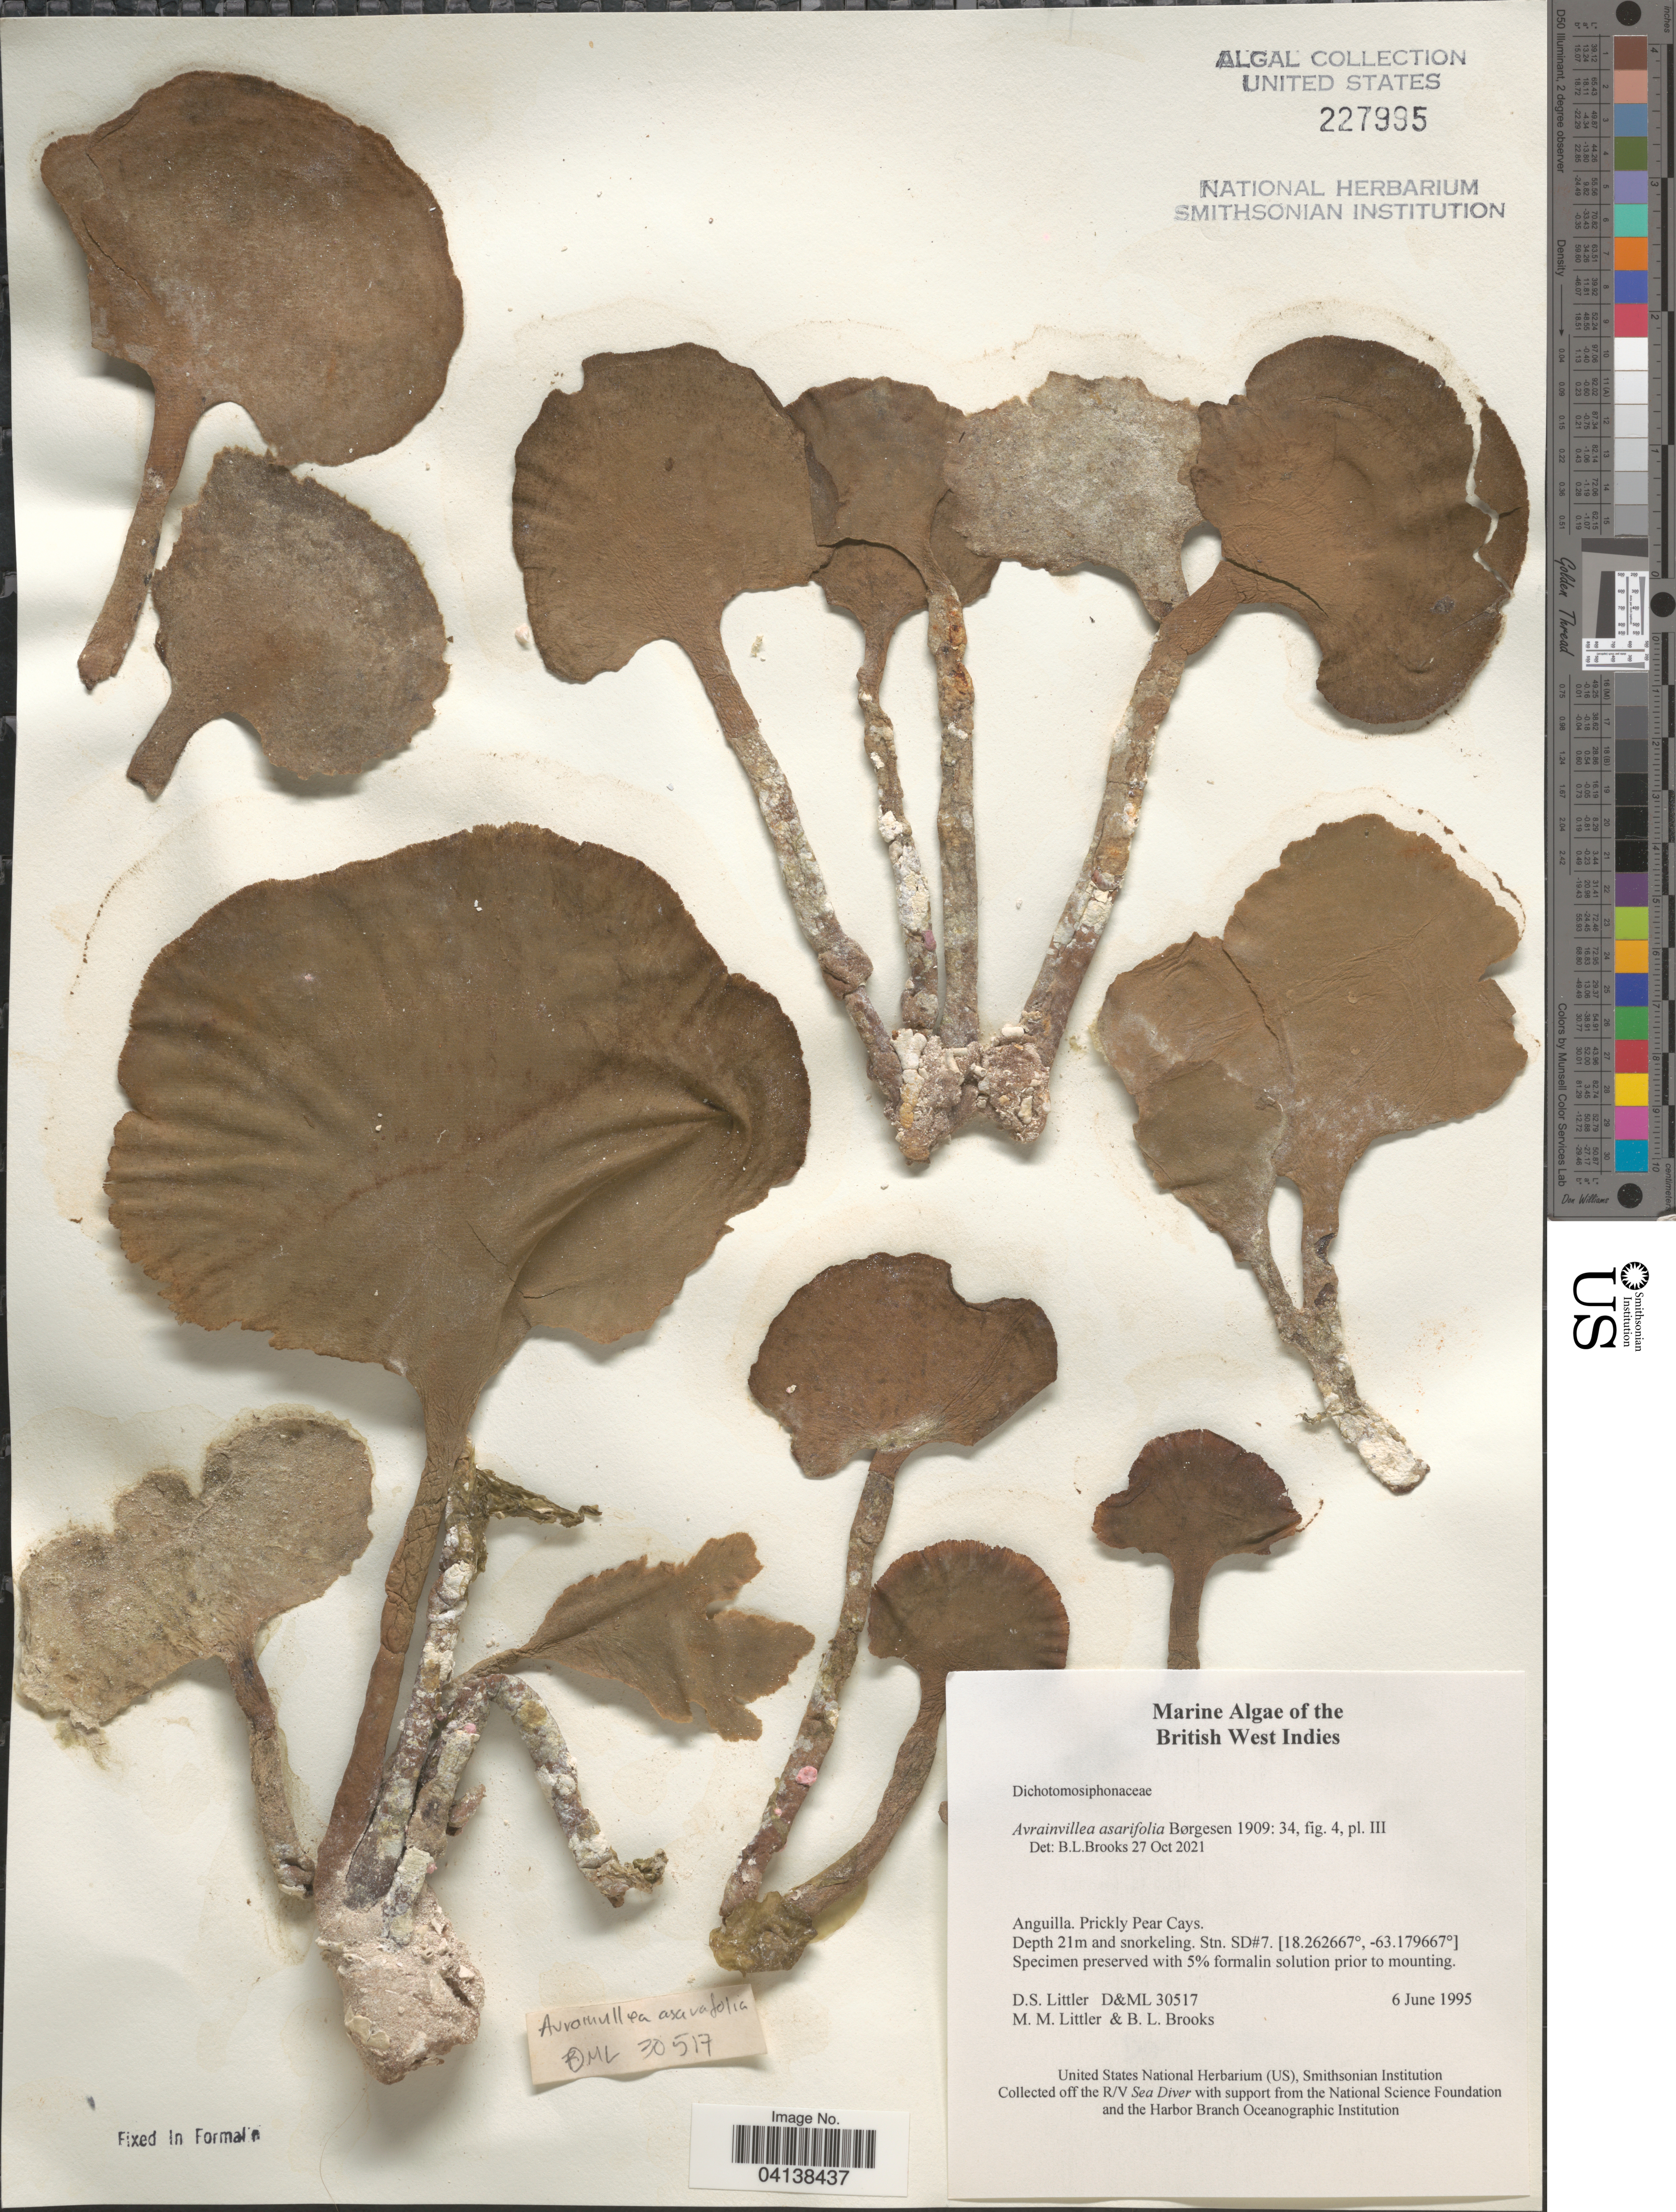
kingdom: Plantae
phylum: Chlorophyta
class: Ulvophyceae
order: Bryopsidales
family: Dichotomosiphonaceae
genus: Avrainvillea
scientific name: Avrainvillea asarifolia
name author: Børgesen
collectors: D. S. Littler & B. Brooks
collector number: D&ML 30517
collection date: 1995-06-06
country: Anguilla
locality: British West Indies. Prickly Pear Cays. Stn. SD#7.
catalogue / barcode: US 227995